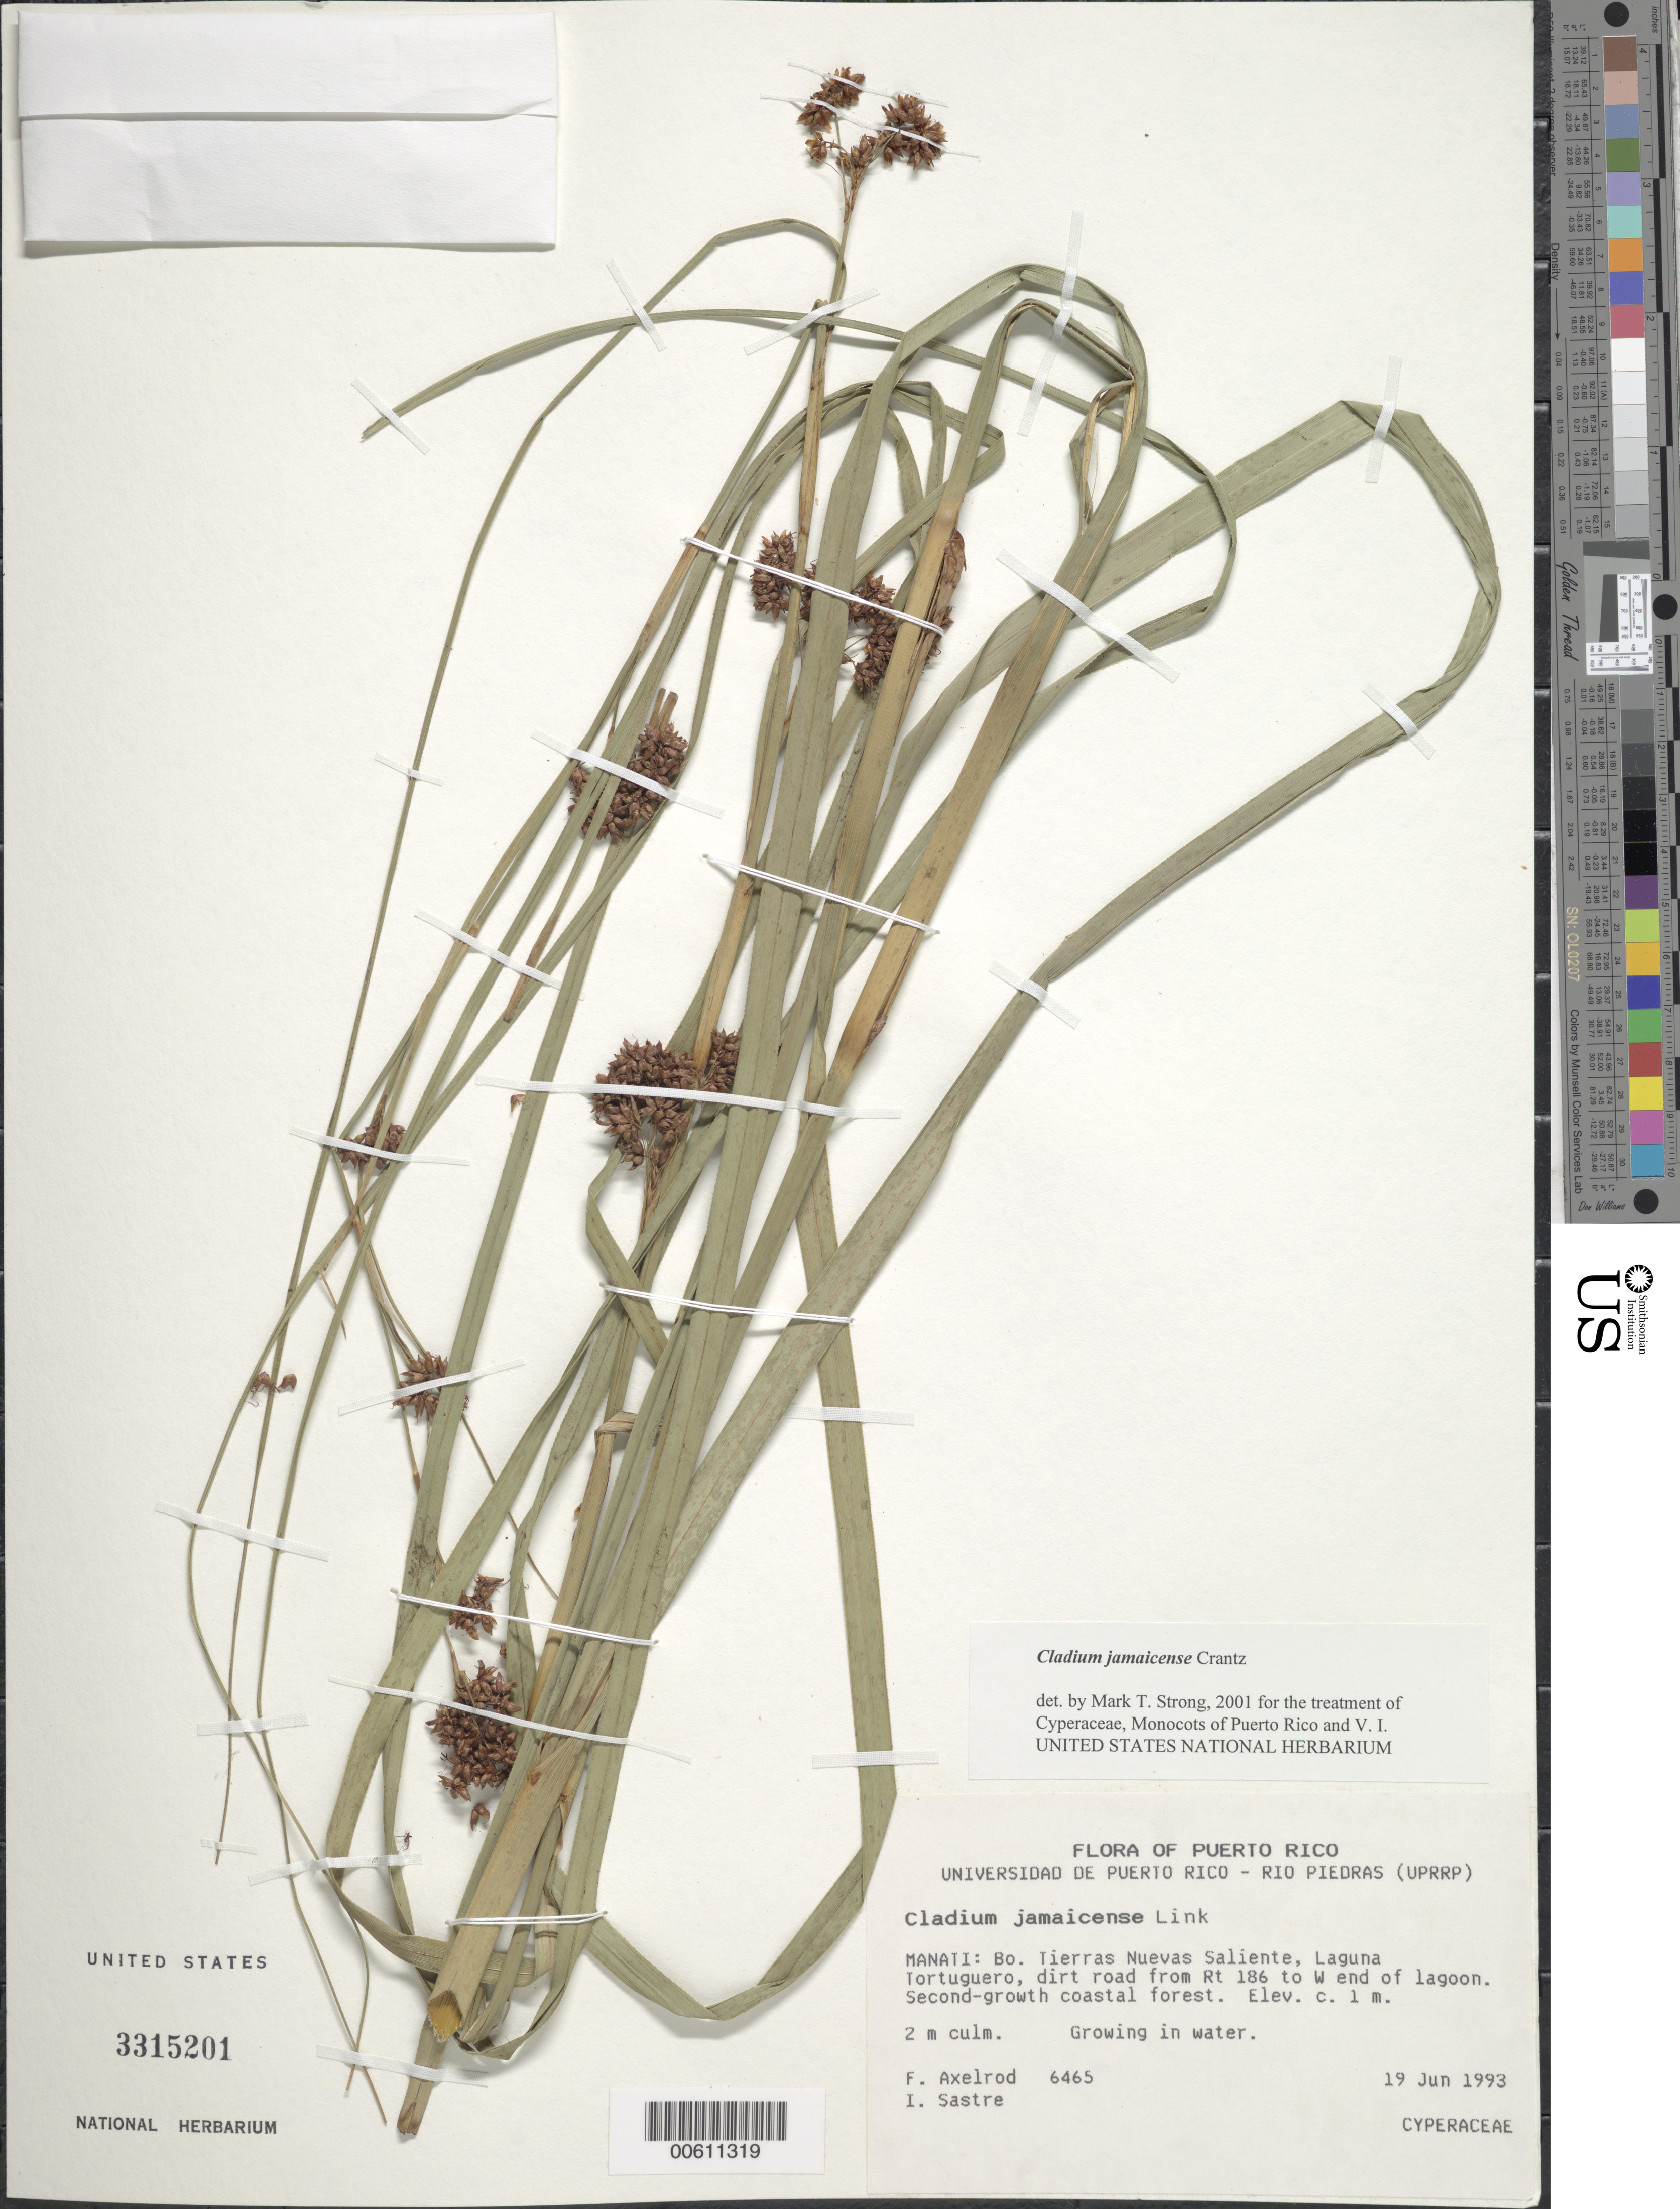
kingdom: Plantae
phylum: Tracheophyta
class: Liliopsida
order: Poales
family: Cyperaceae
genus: Cladium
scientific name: Cladium jamaicense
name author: Crantz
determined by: Strong, M. T., (US), Smithsonian Institution - National Museum of Natural History (UNITED STATES)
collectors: F. S. Axelrod & I. Sastre-de Jesús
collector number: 6465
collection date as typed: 19 Jun 1993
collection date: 1993-06-19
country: Puerto Rico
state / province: Manatí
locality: Manatí: Bo. Tierras Nuevas Saliente, Laguna Tortuguero, dirt road from Rt. 186 to W end of lagoon.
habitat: Second-growth coastal forest.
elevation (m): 1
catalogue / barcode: US 3315201